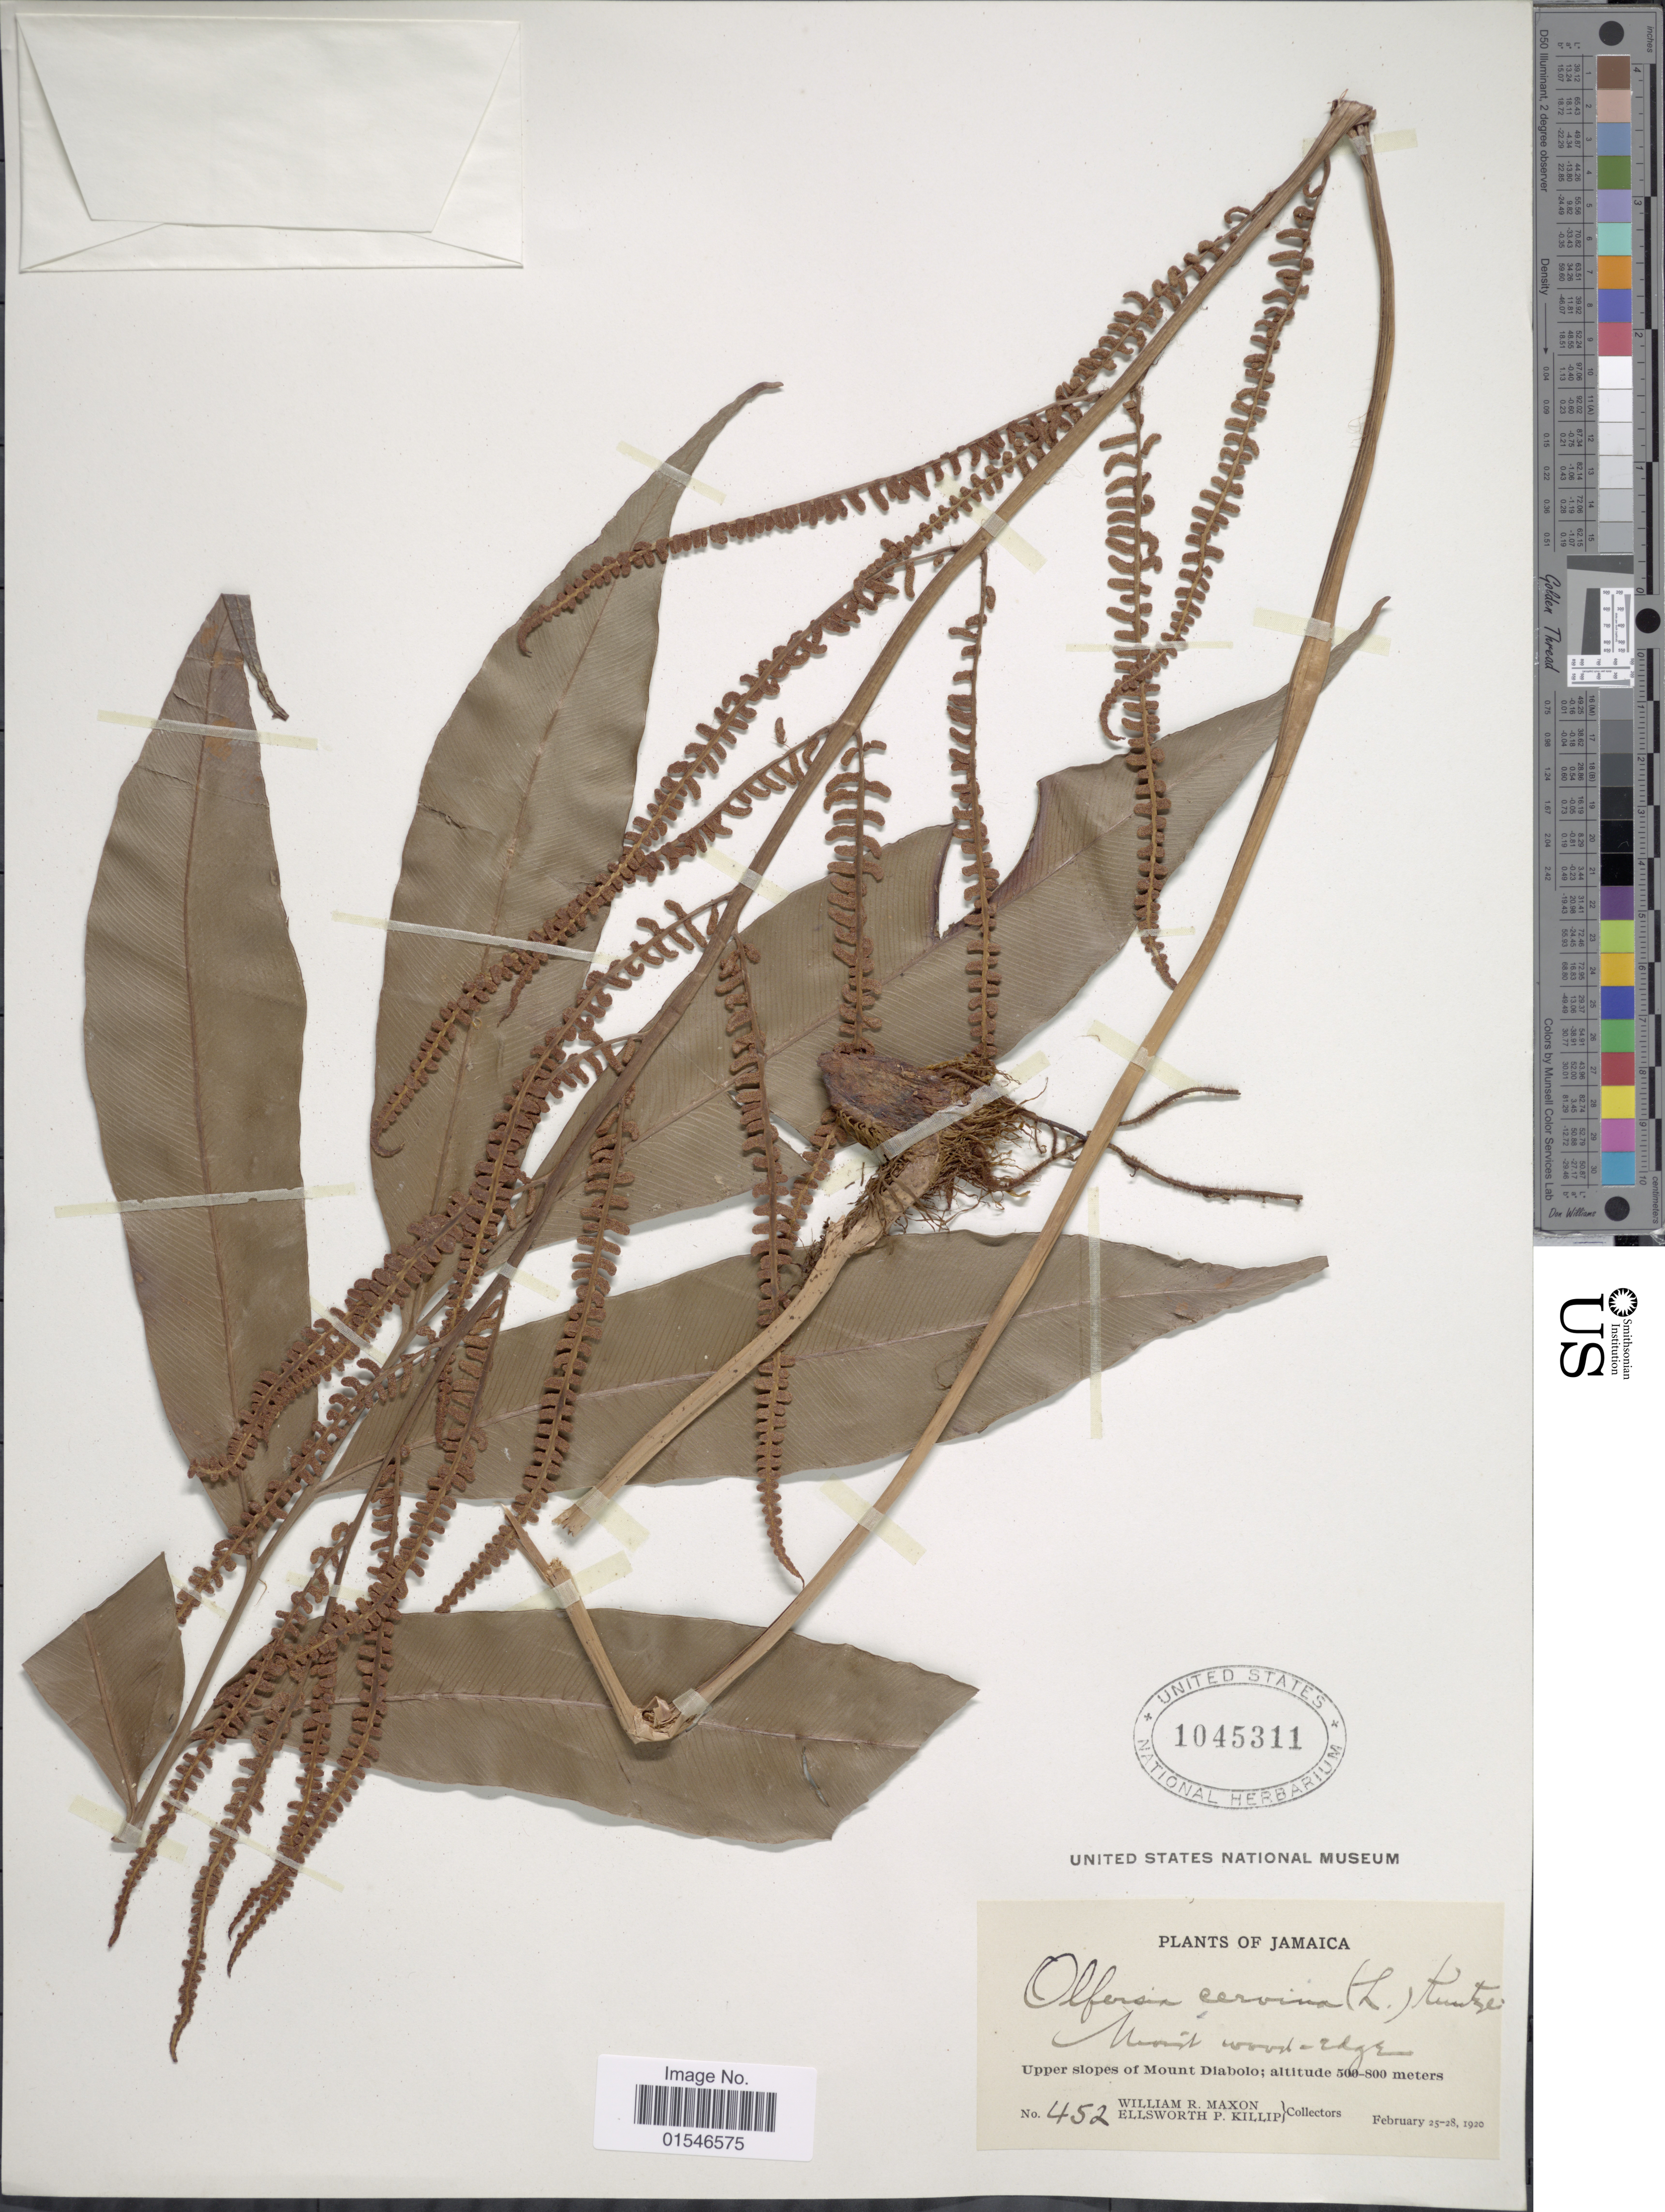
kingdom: Plantae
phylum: Tracheophyta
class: Polypodiopsida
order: Polypodiales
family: Dryopteridaceae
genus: Olfersia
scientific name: Olfersia cervina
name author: (L.) Kunze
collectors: W. R. Maxon & E. P. Killip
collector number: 452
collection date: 1920-02-25/1920-02-28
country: Jamaica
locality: Upper slopes of Mount Diabolo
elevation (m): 500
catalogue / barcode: US 1045311